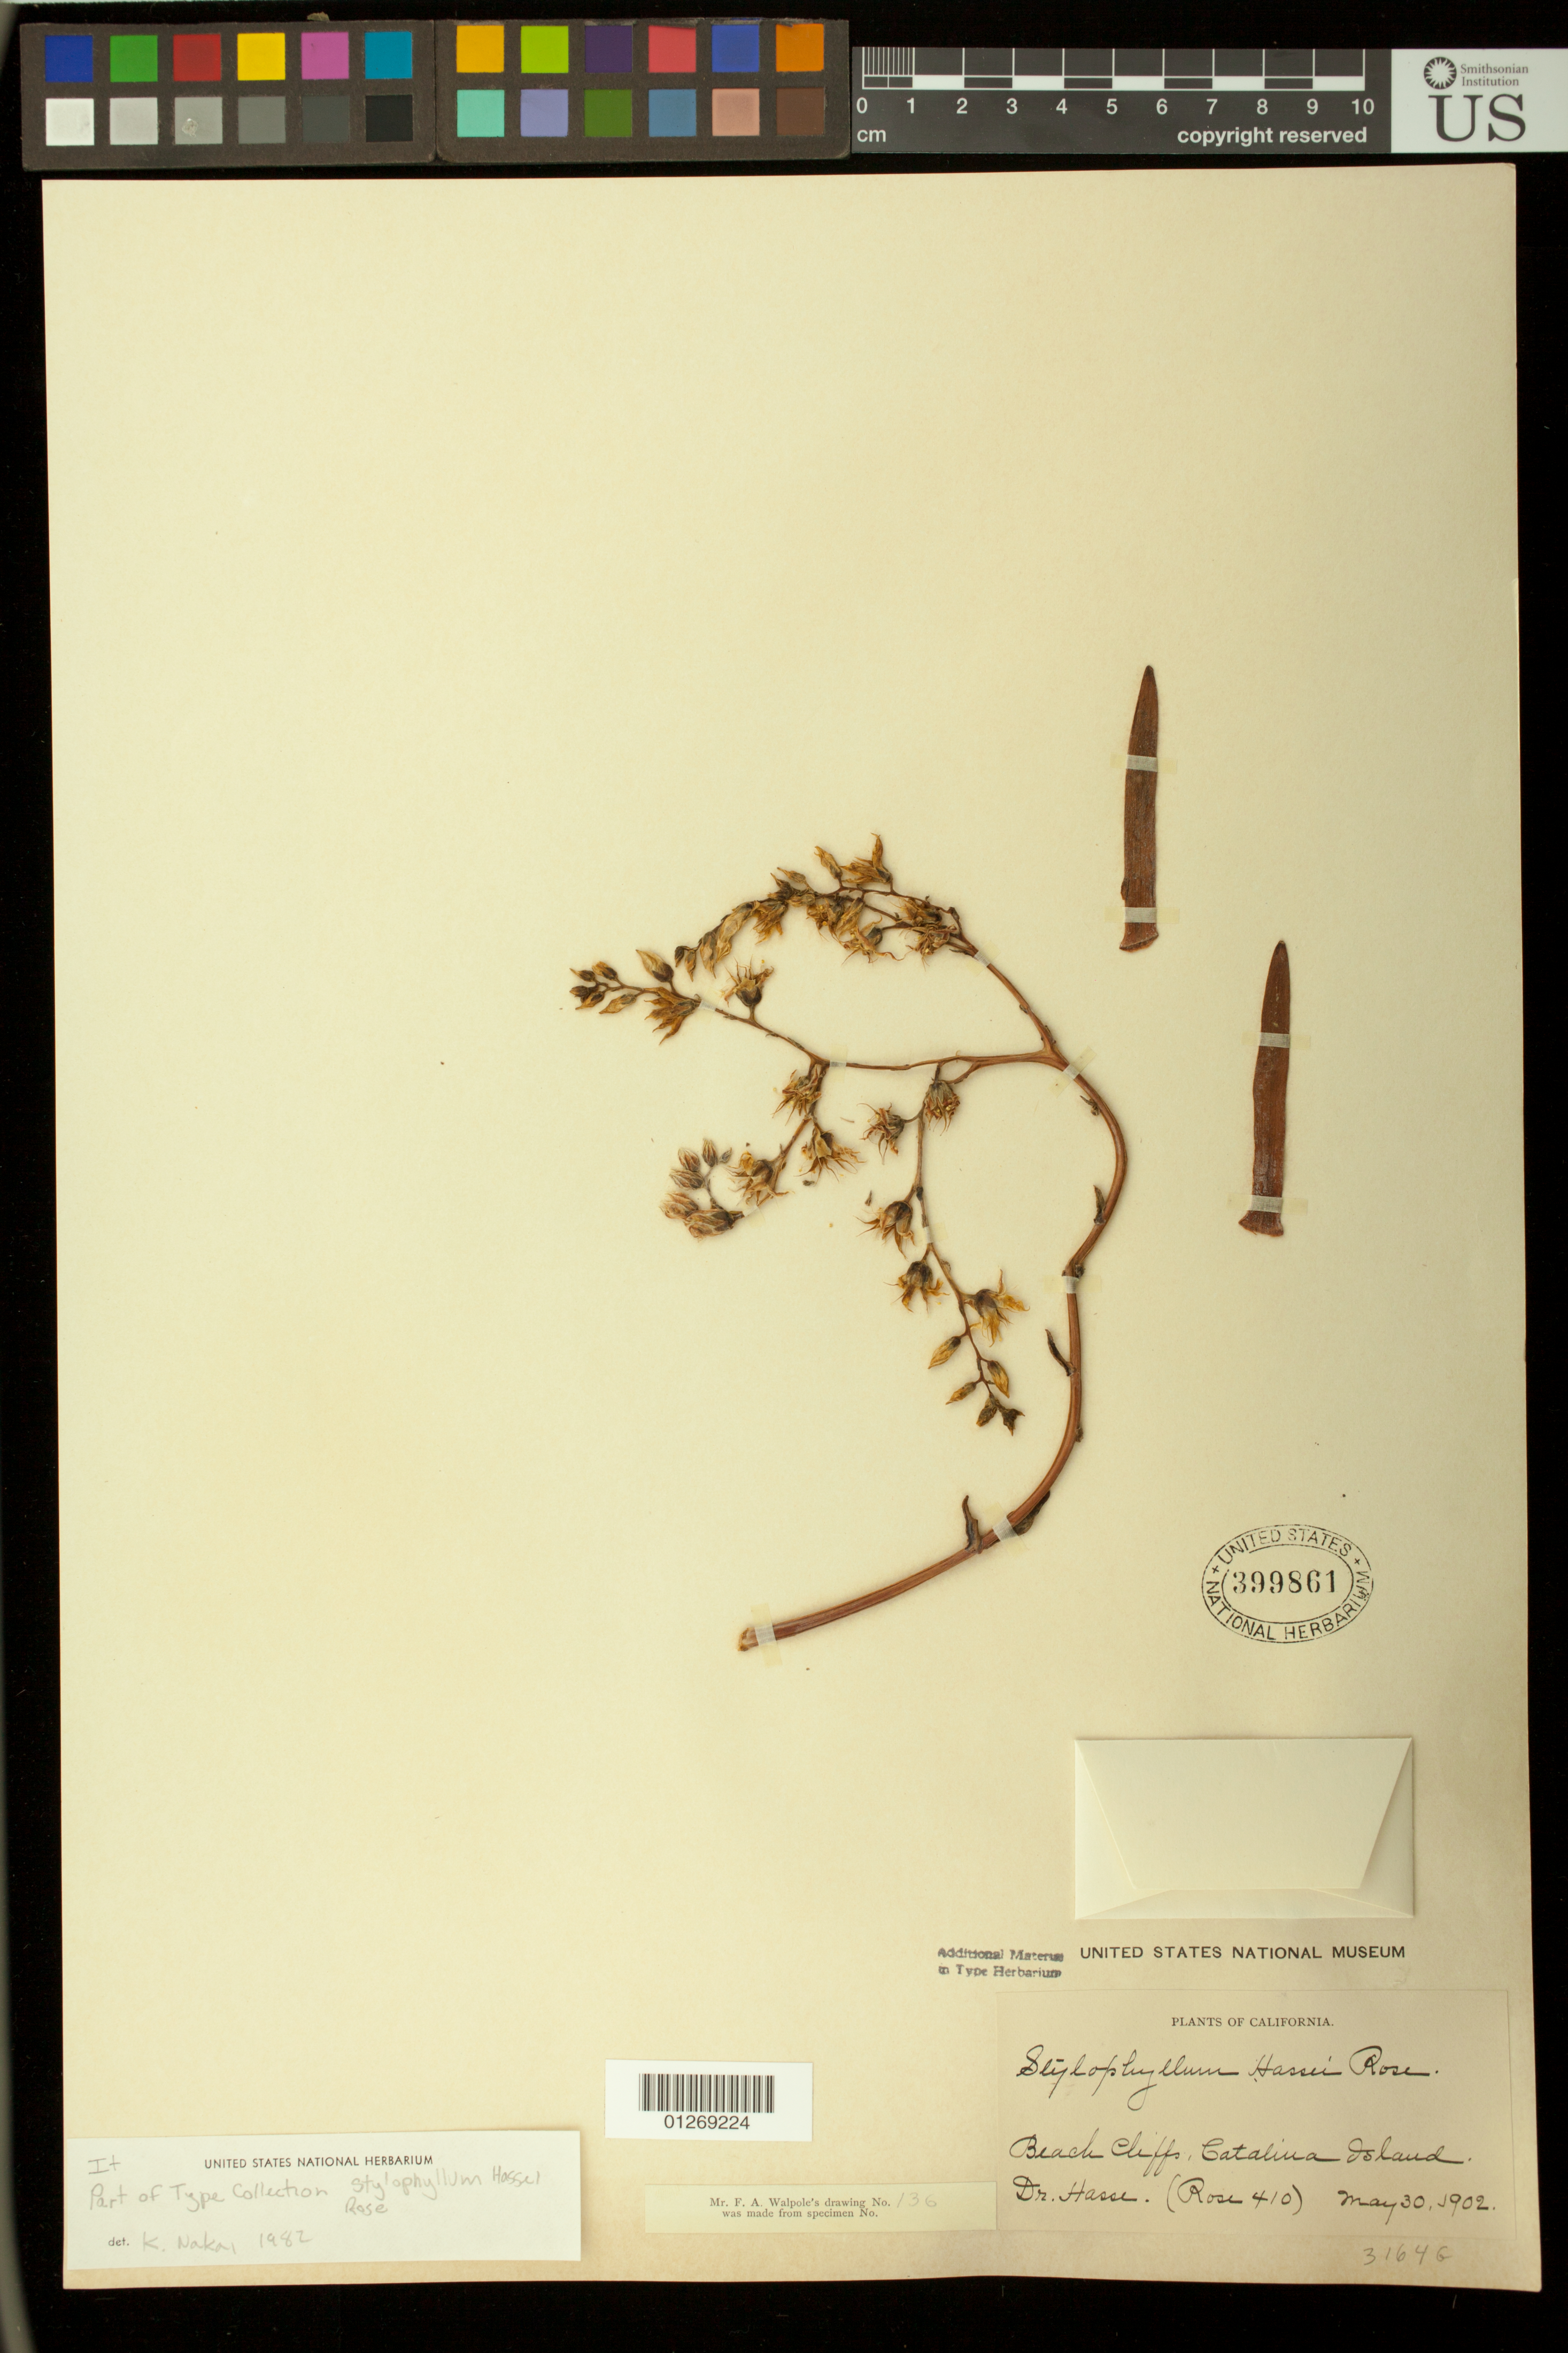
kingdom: Plantae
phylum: Tracheophyta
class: Magnoliopsida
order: Saxifragales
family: Crassulaceae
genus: Stylophyllum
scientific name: Stylophyllum hassei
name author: Rose in Britton & Rose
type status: Type Collection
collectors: H. E. Hasse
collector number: Rose 410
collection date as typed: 30 May 1902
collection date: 1902-05-30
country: United States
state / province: California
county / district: Los Angeles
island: Santa Catalina Island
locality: Beach cliffs, Catalina Island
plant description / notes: Annotated by K. Nakai (1982) as "IT" [isotype], "part of type collection". Publication states that types of Rose's names are deposited at US. This sheet is one of two original duplicates at US (USNH 399861, 411238), neither annotated or otherwise indicated as "type" by Rose and neither definitely identifiable as the holotype.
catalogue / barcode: US 399861